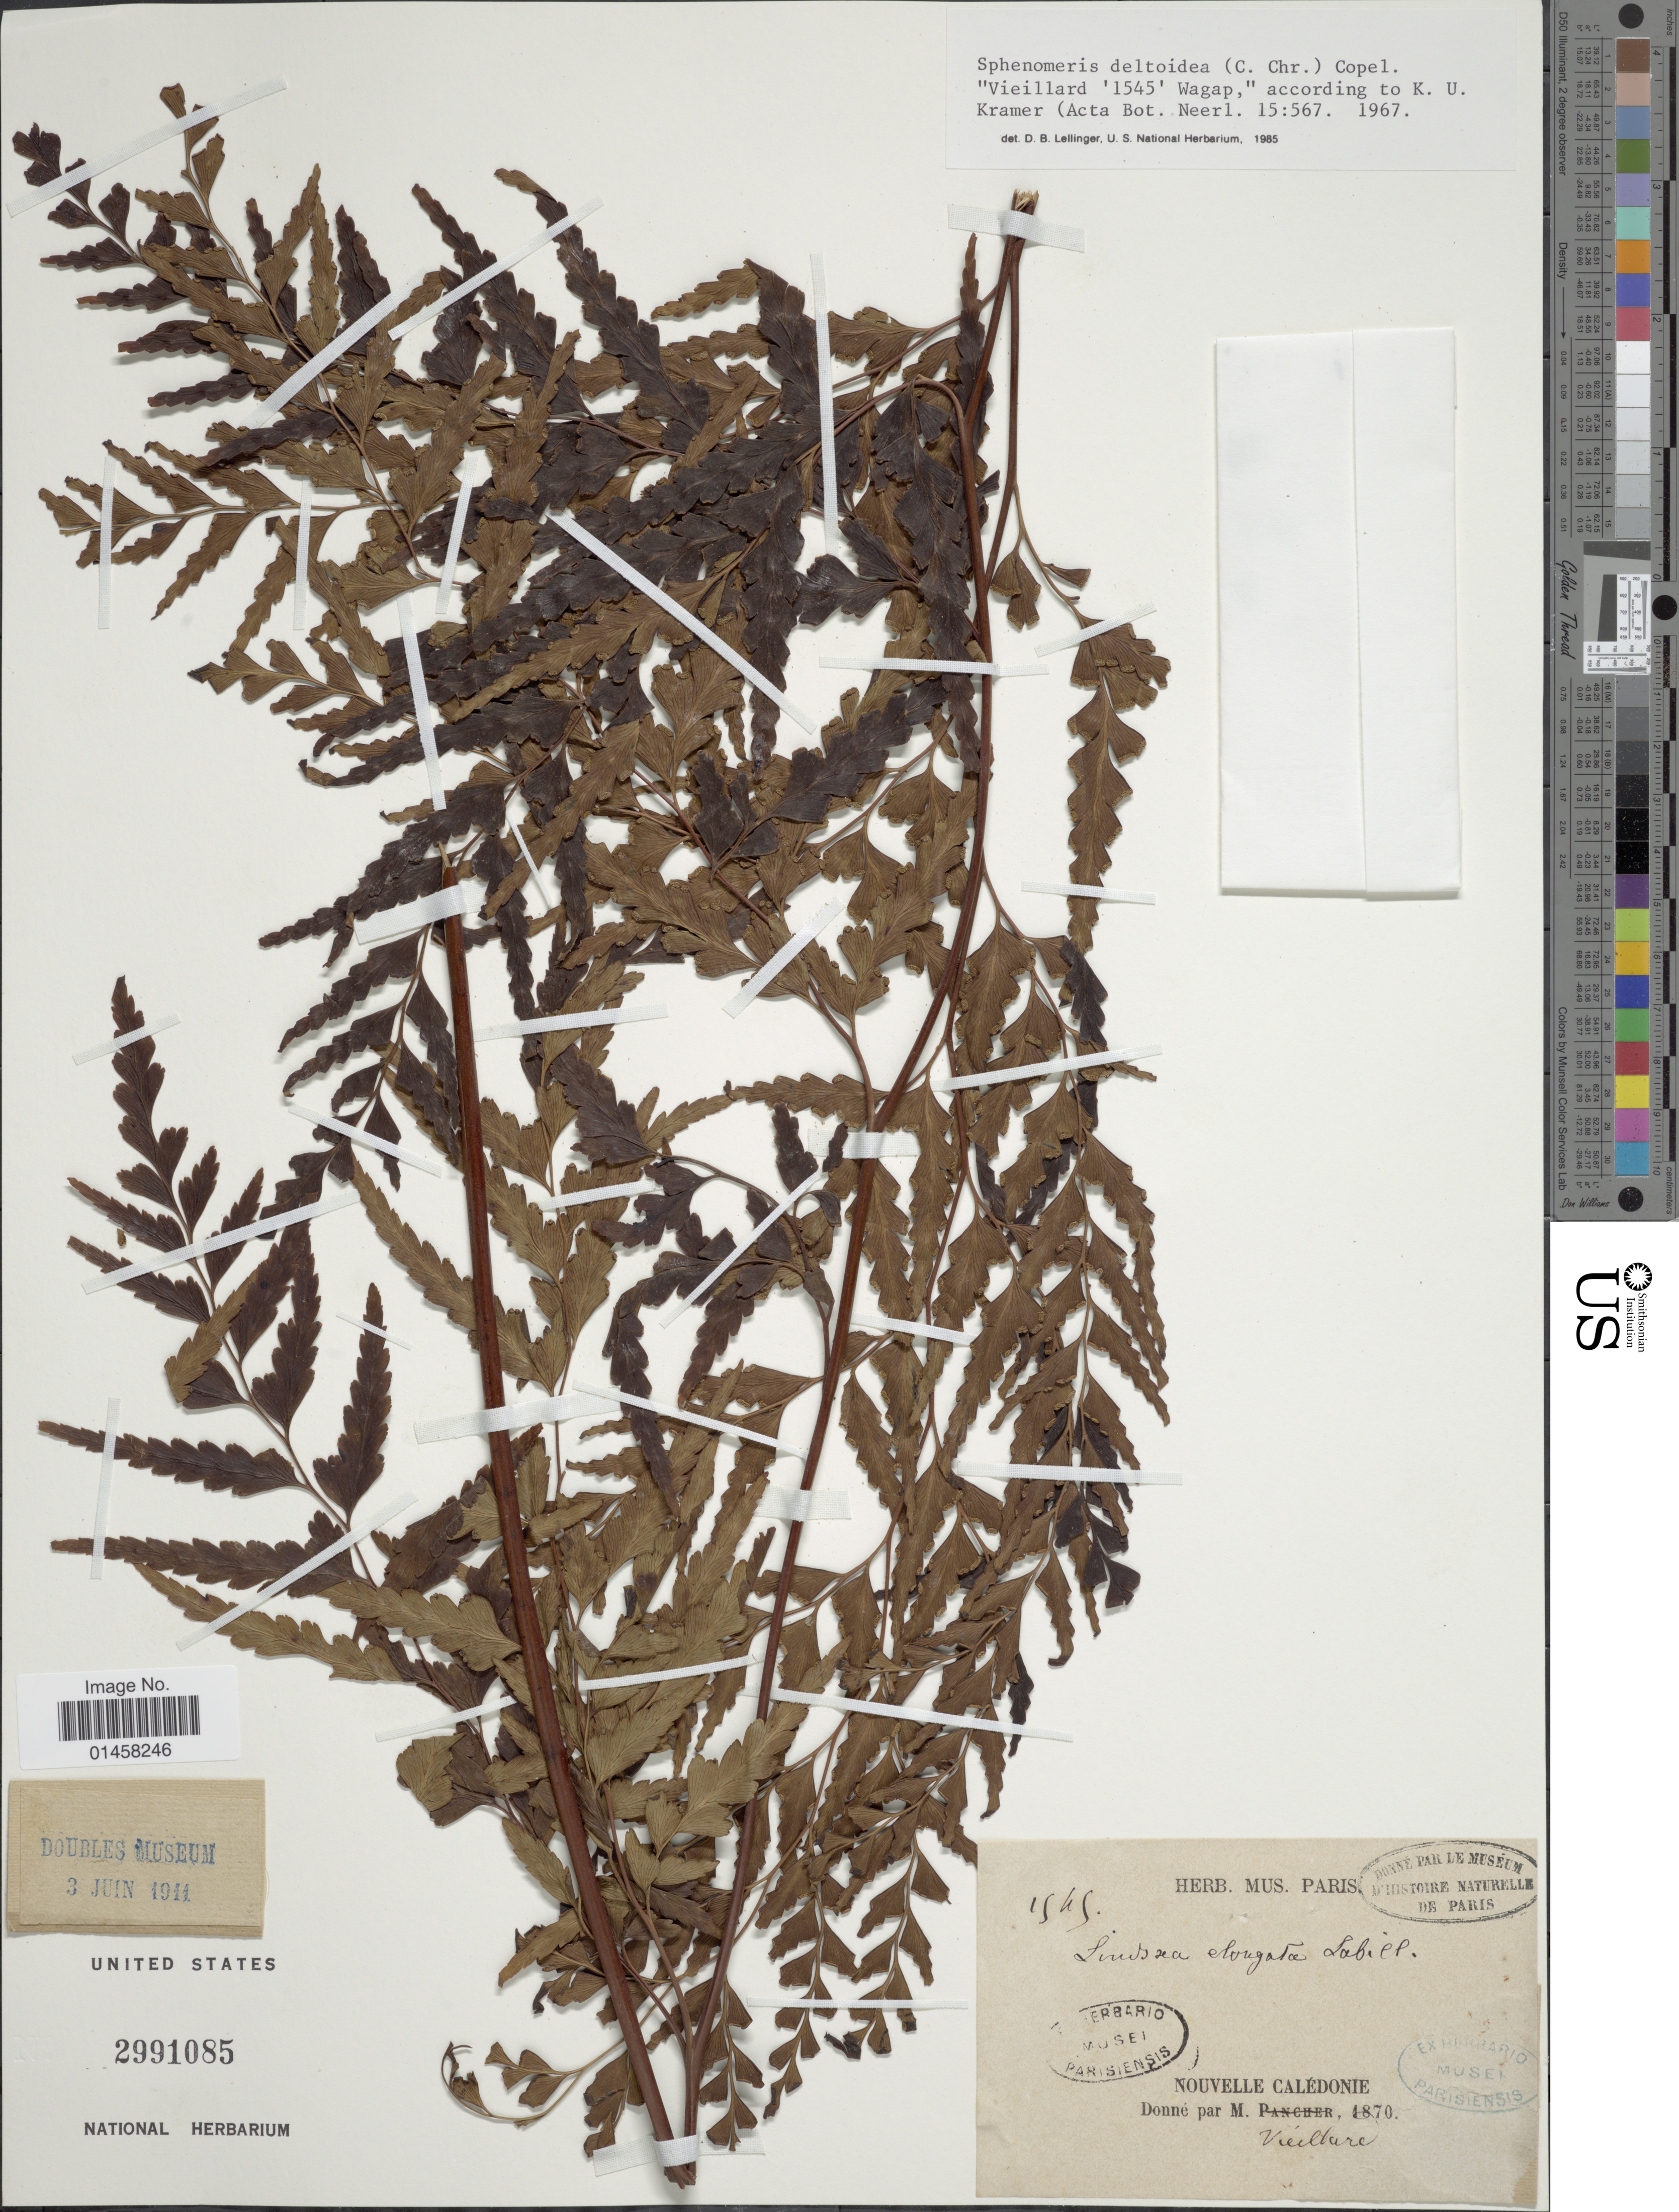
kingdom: Plantae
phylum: Tracheophyta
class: Polypodiopsida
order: Polypodiales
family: Lindsaeaceae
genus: Sphenomeris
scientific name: Sphenomeris deltoidea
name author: (C. Chr.) Copel.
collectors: -. Vieillard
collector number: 1949*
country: New Caledonia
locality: Nouvelle Calédonie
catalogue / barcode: US 2991085